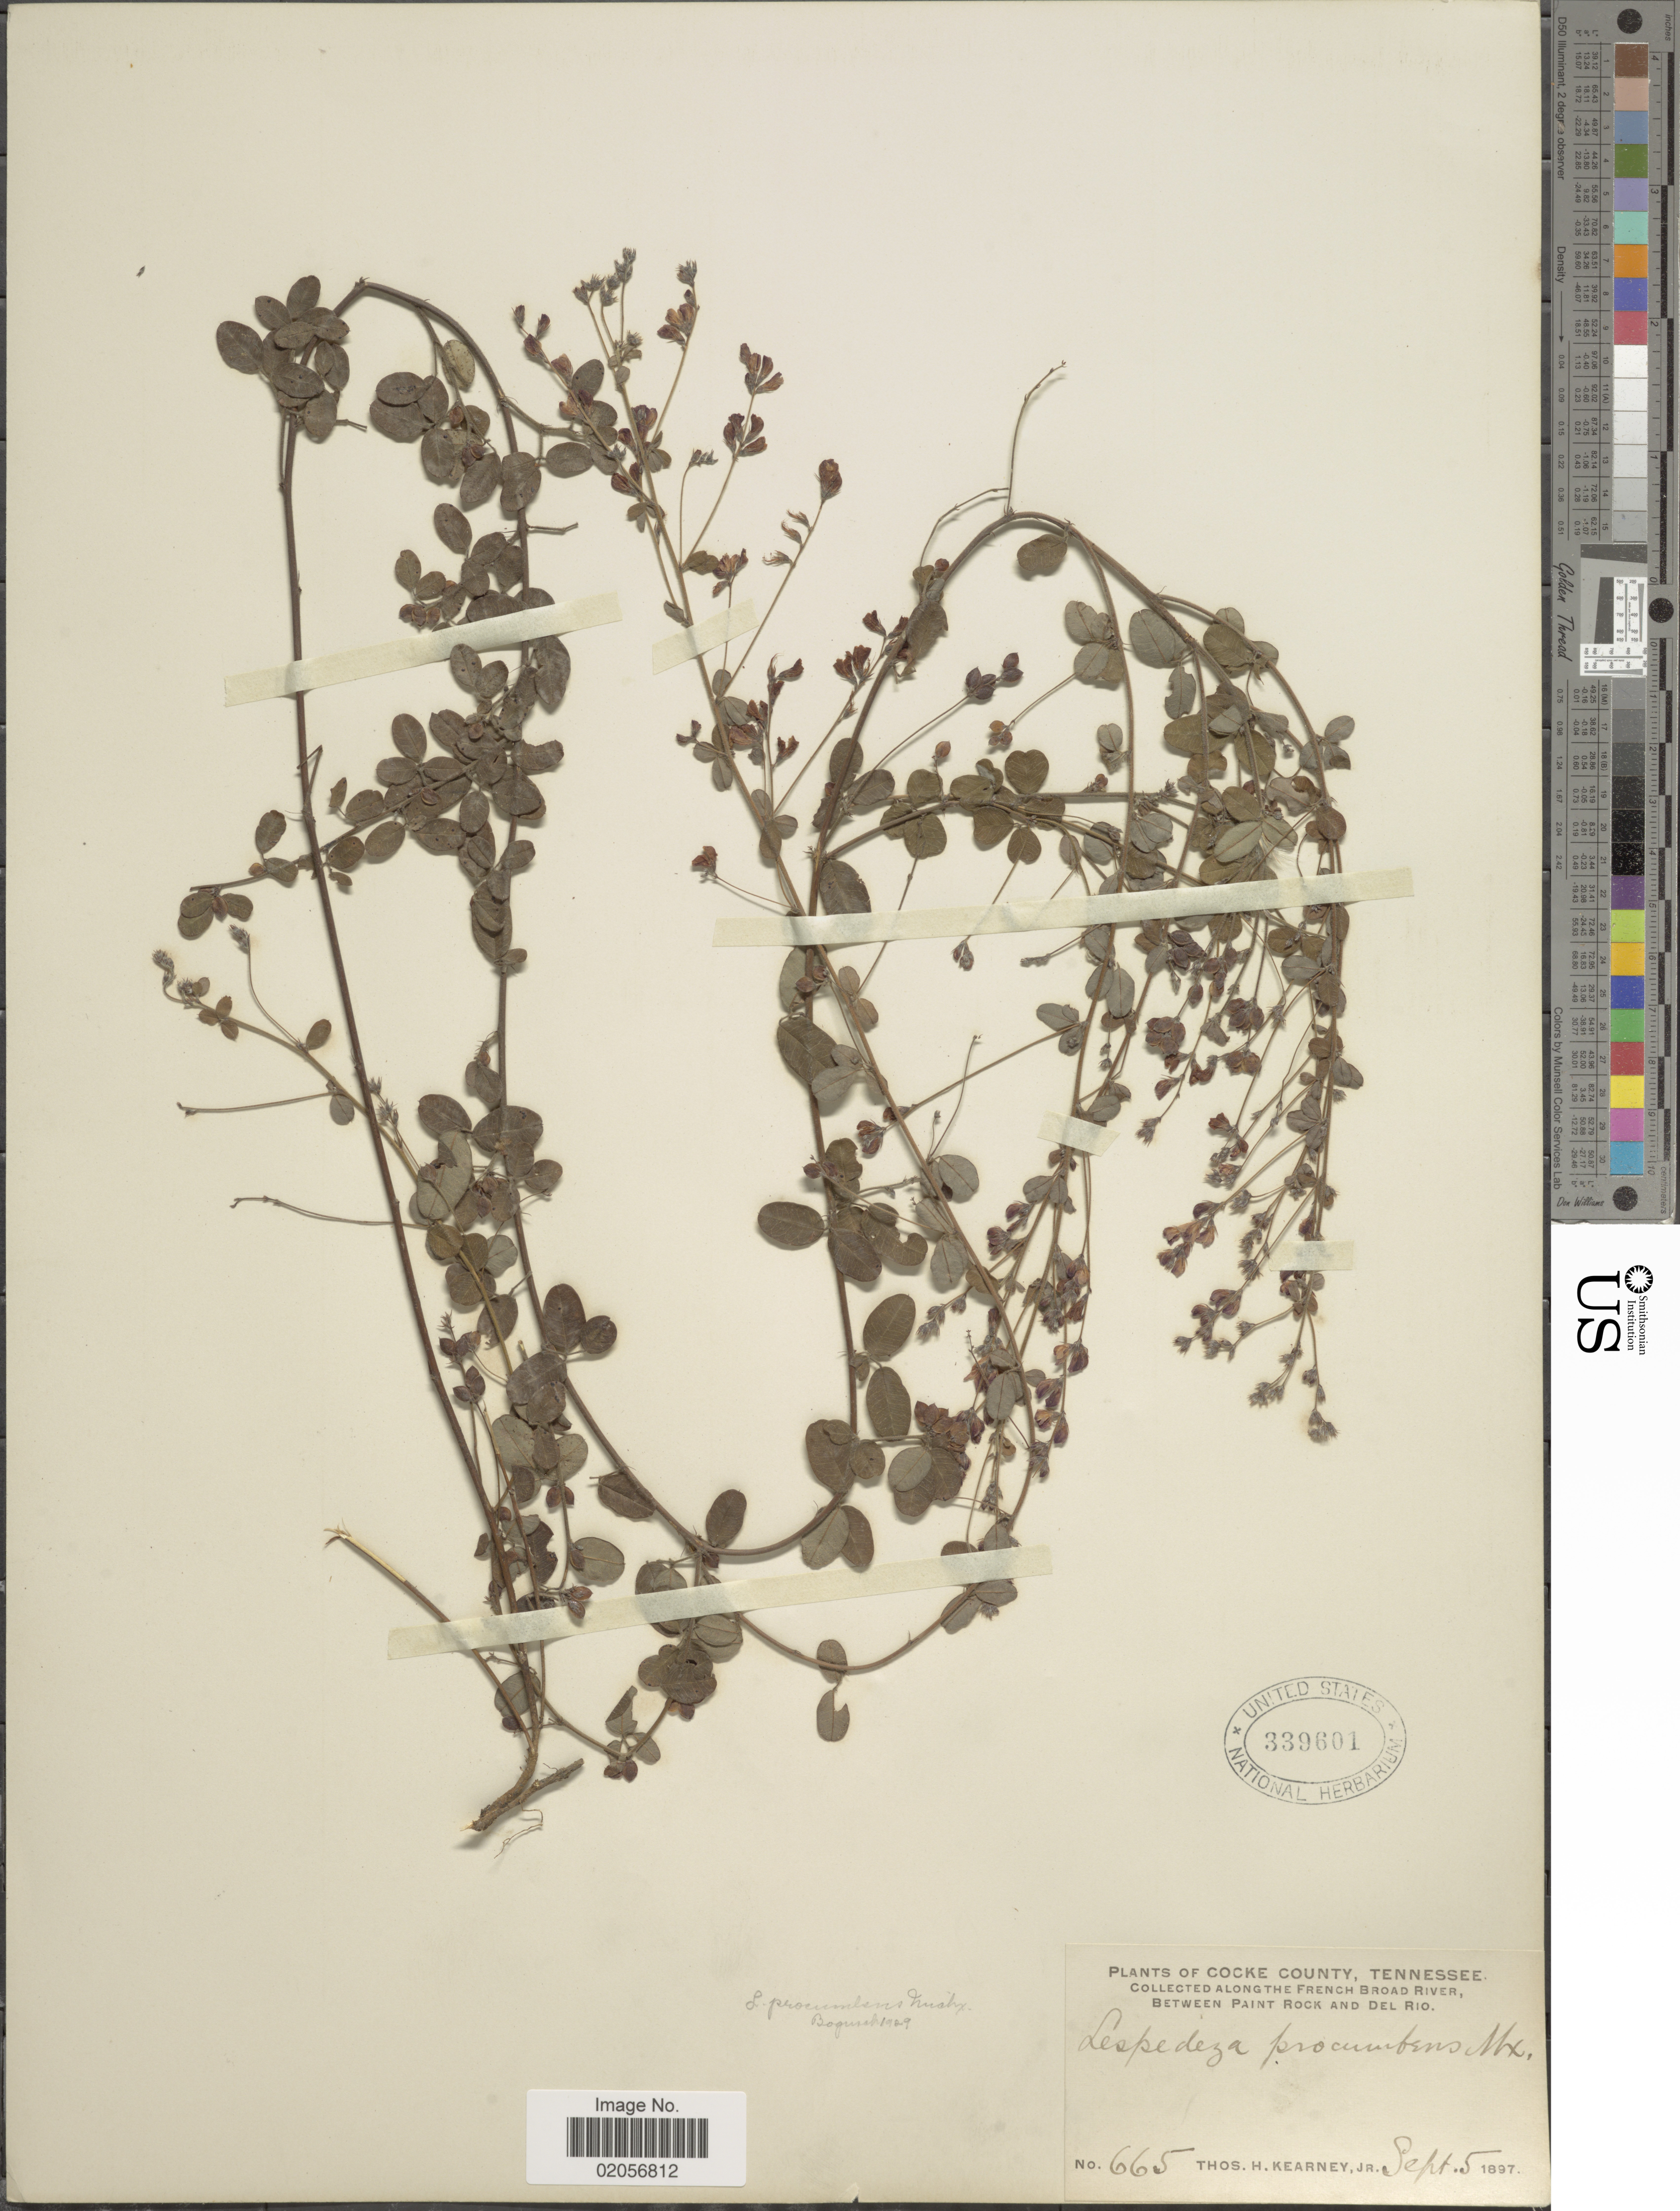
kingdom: Plantae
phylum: Tracheophyta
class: Magnoliopsida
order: Fabales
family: Fabaceae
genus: Lespedeza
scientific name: Lespedeza procumbens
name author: Michx.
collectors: T. H. Kearney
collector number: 665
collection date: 1897-09-05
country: United States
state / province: Tennessee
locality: Cocke County, along the French Broad River, Between Paint Rock and Del Rio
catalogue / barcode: US 339601